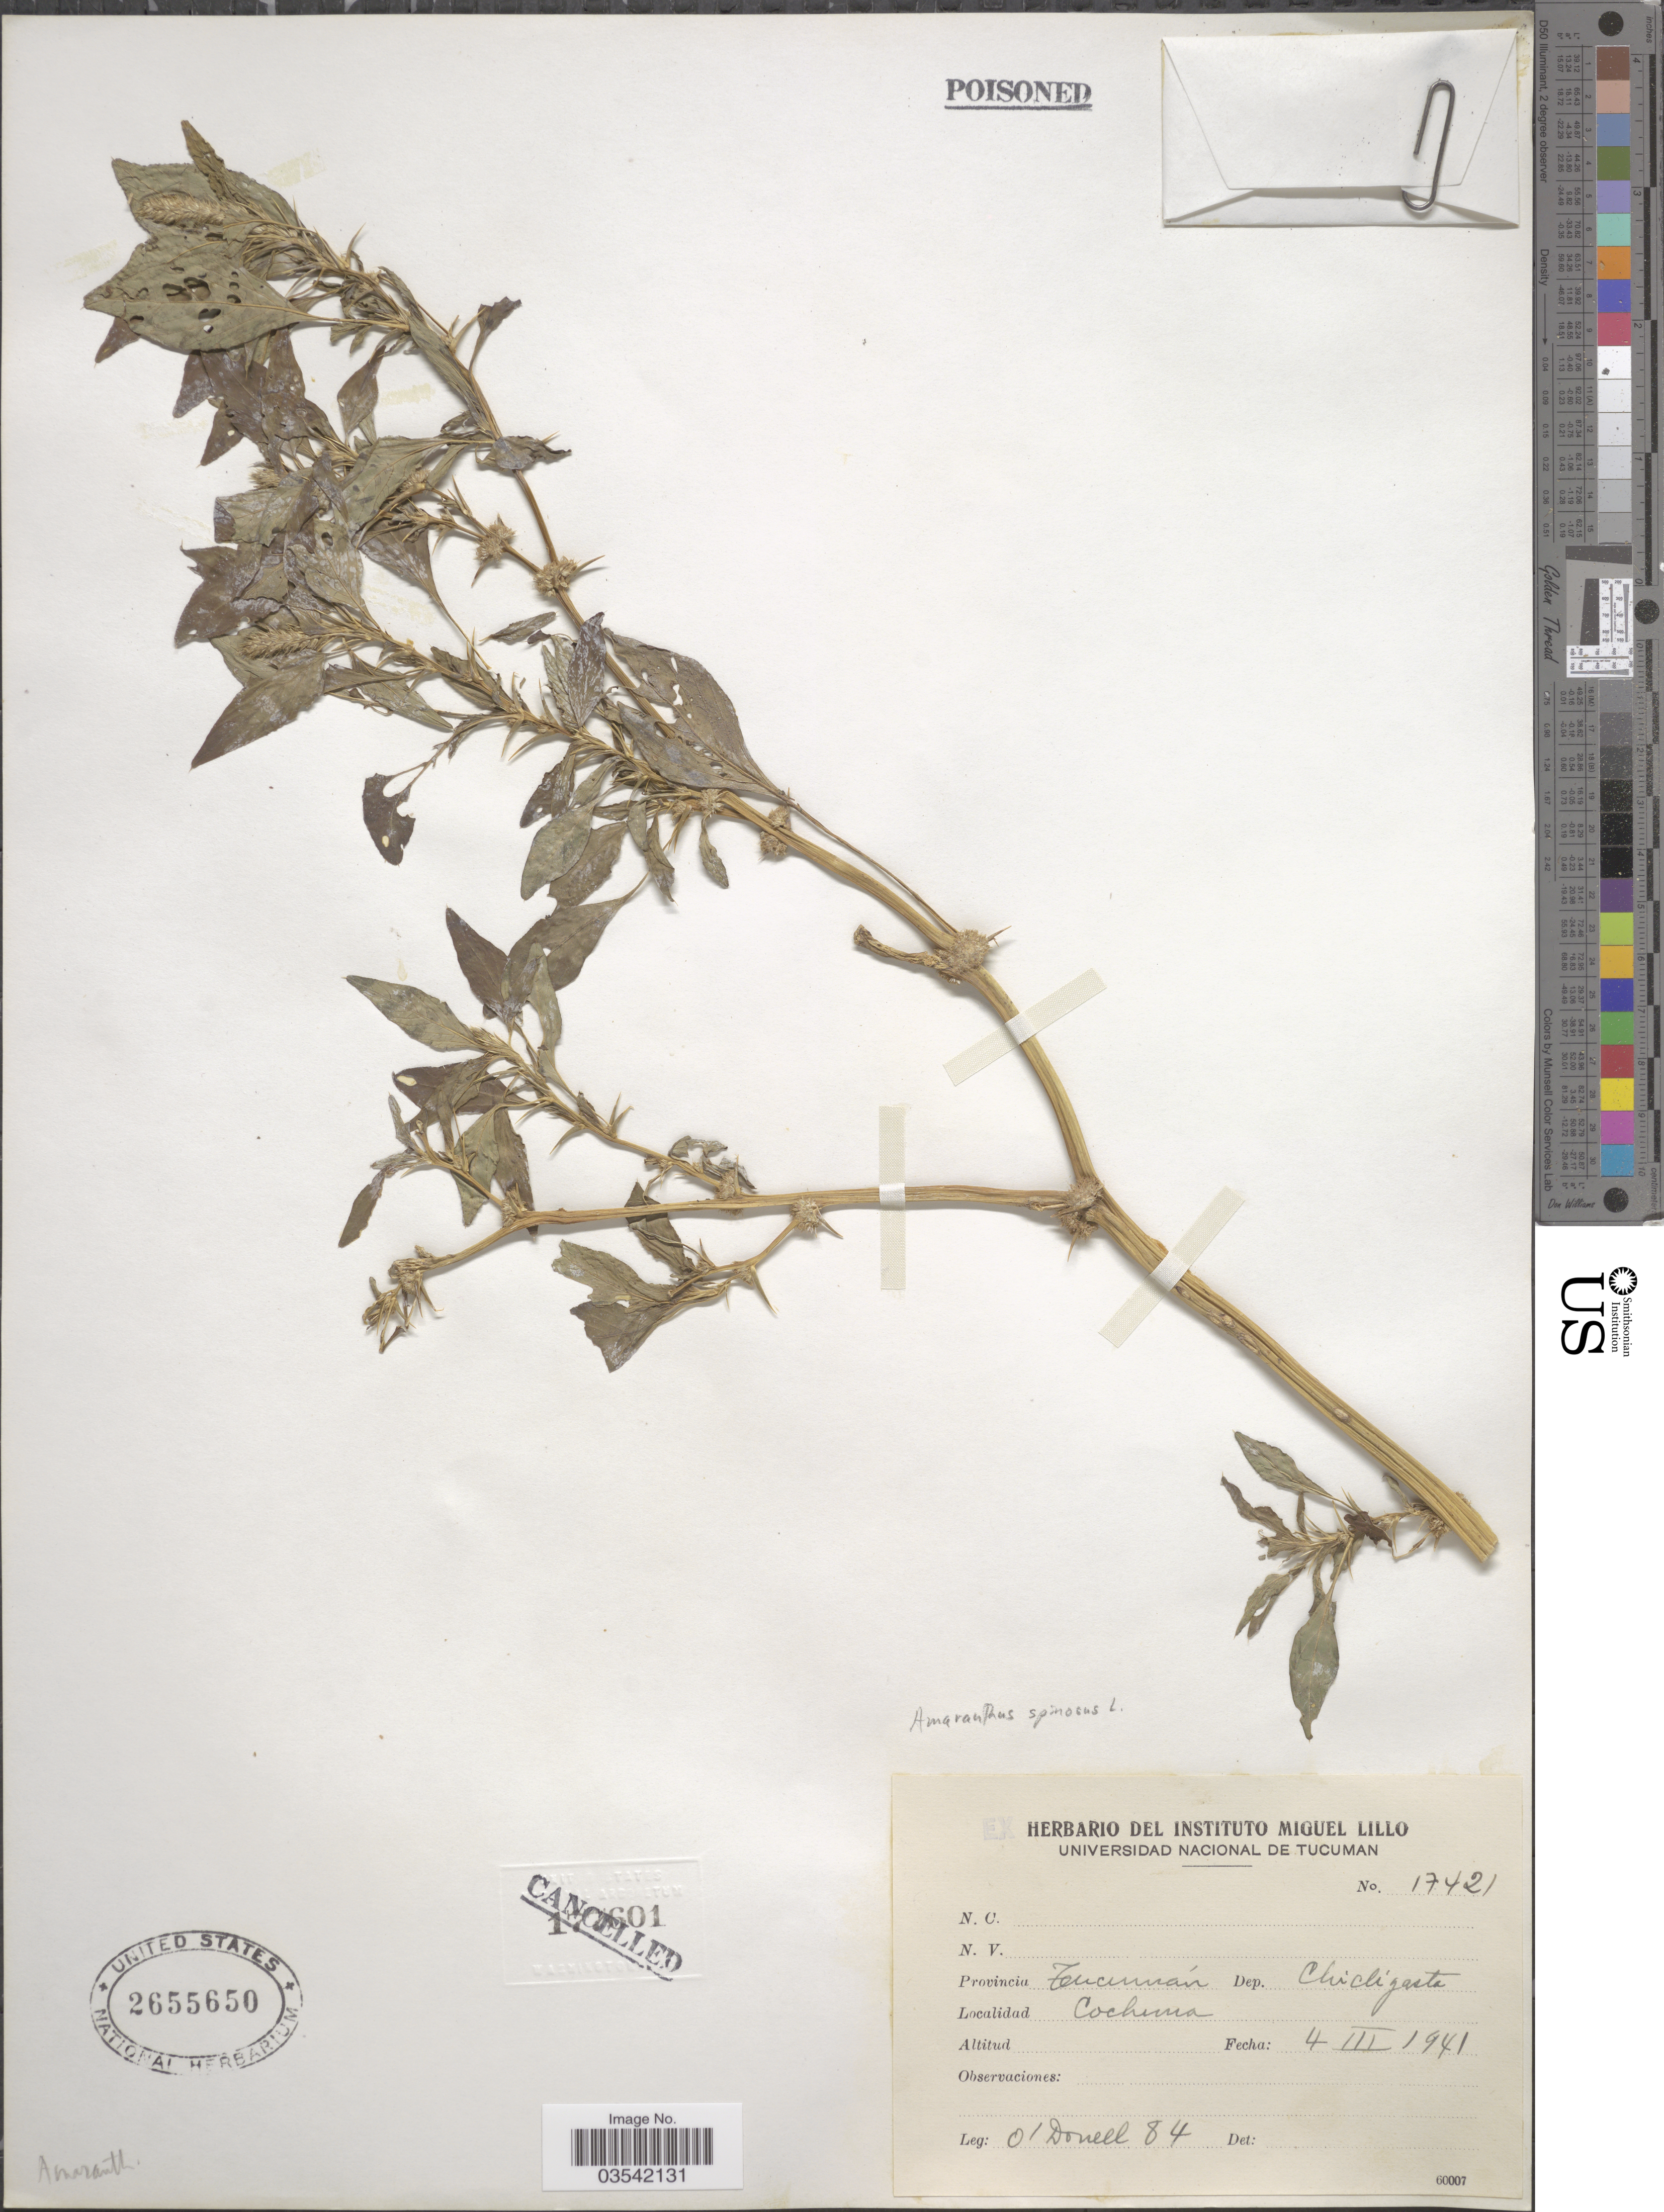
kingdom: Plantae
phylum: Tracheophyta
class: Magnoliopsida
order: Caryophyllales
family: Amaranthaceae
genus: Amaranthus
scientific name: Amaranthus spinosus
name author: L.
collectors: -- O'Donell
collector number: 84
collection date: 1941-03-04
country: Argentina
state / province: Tucuman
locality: Dep. Chicligasta. Cochuna.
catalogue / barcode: US 2655650